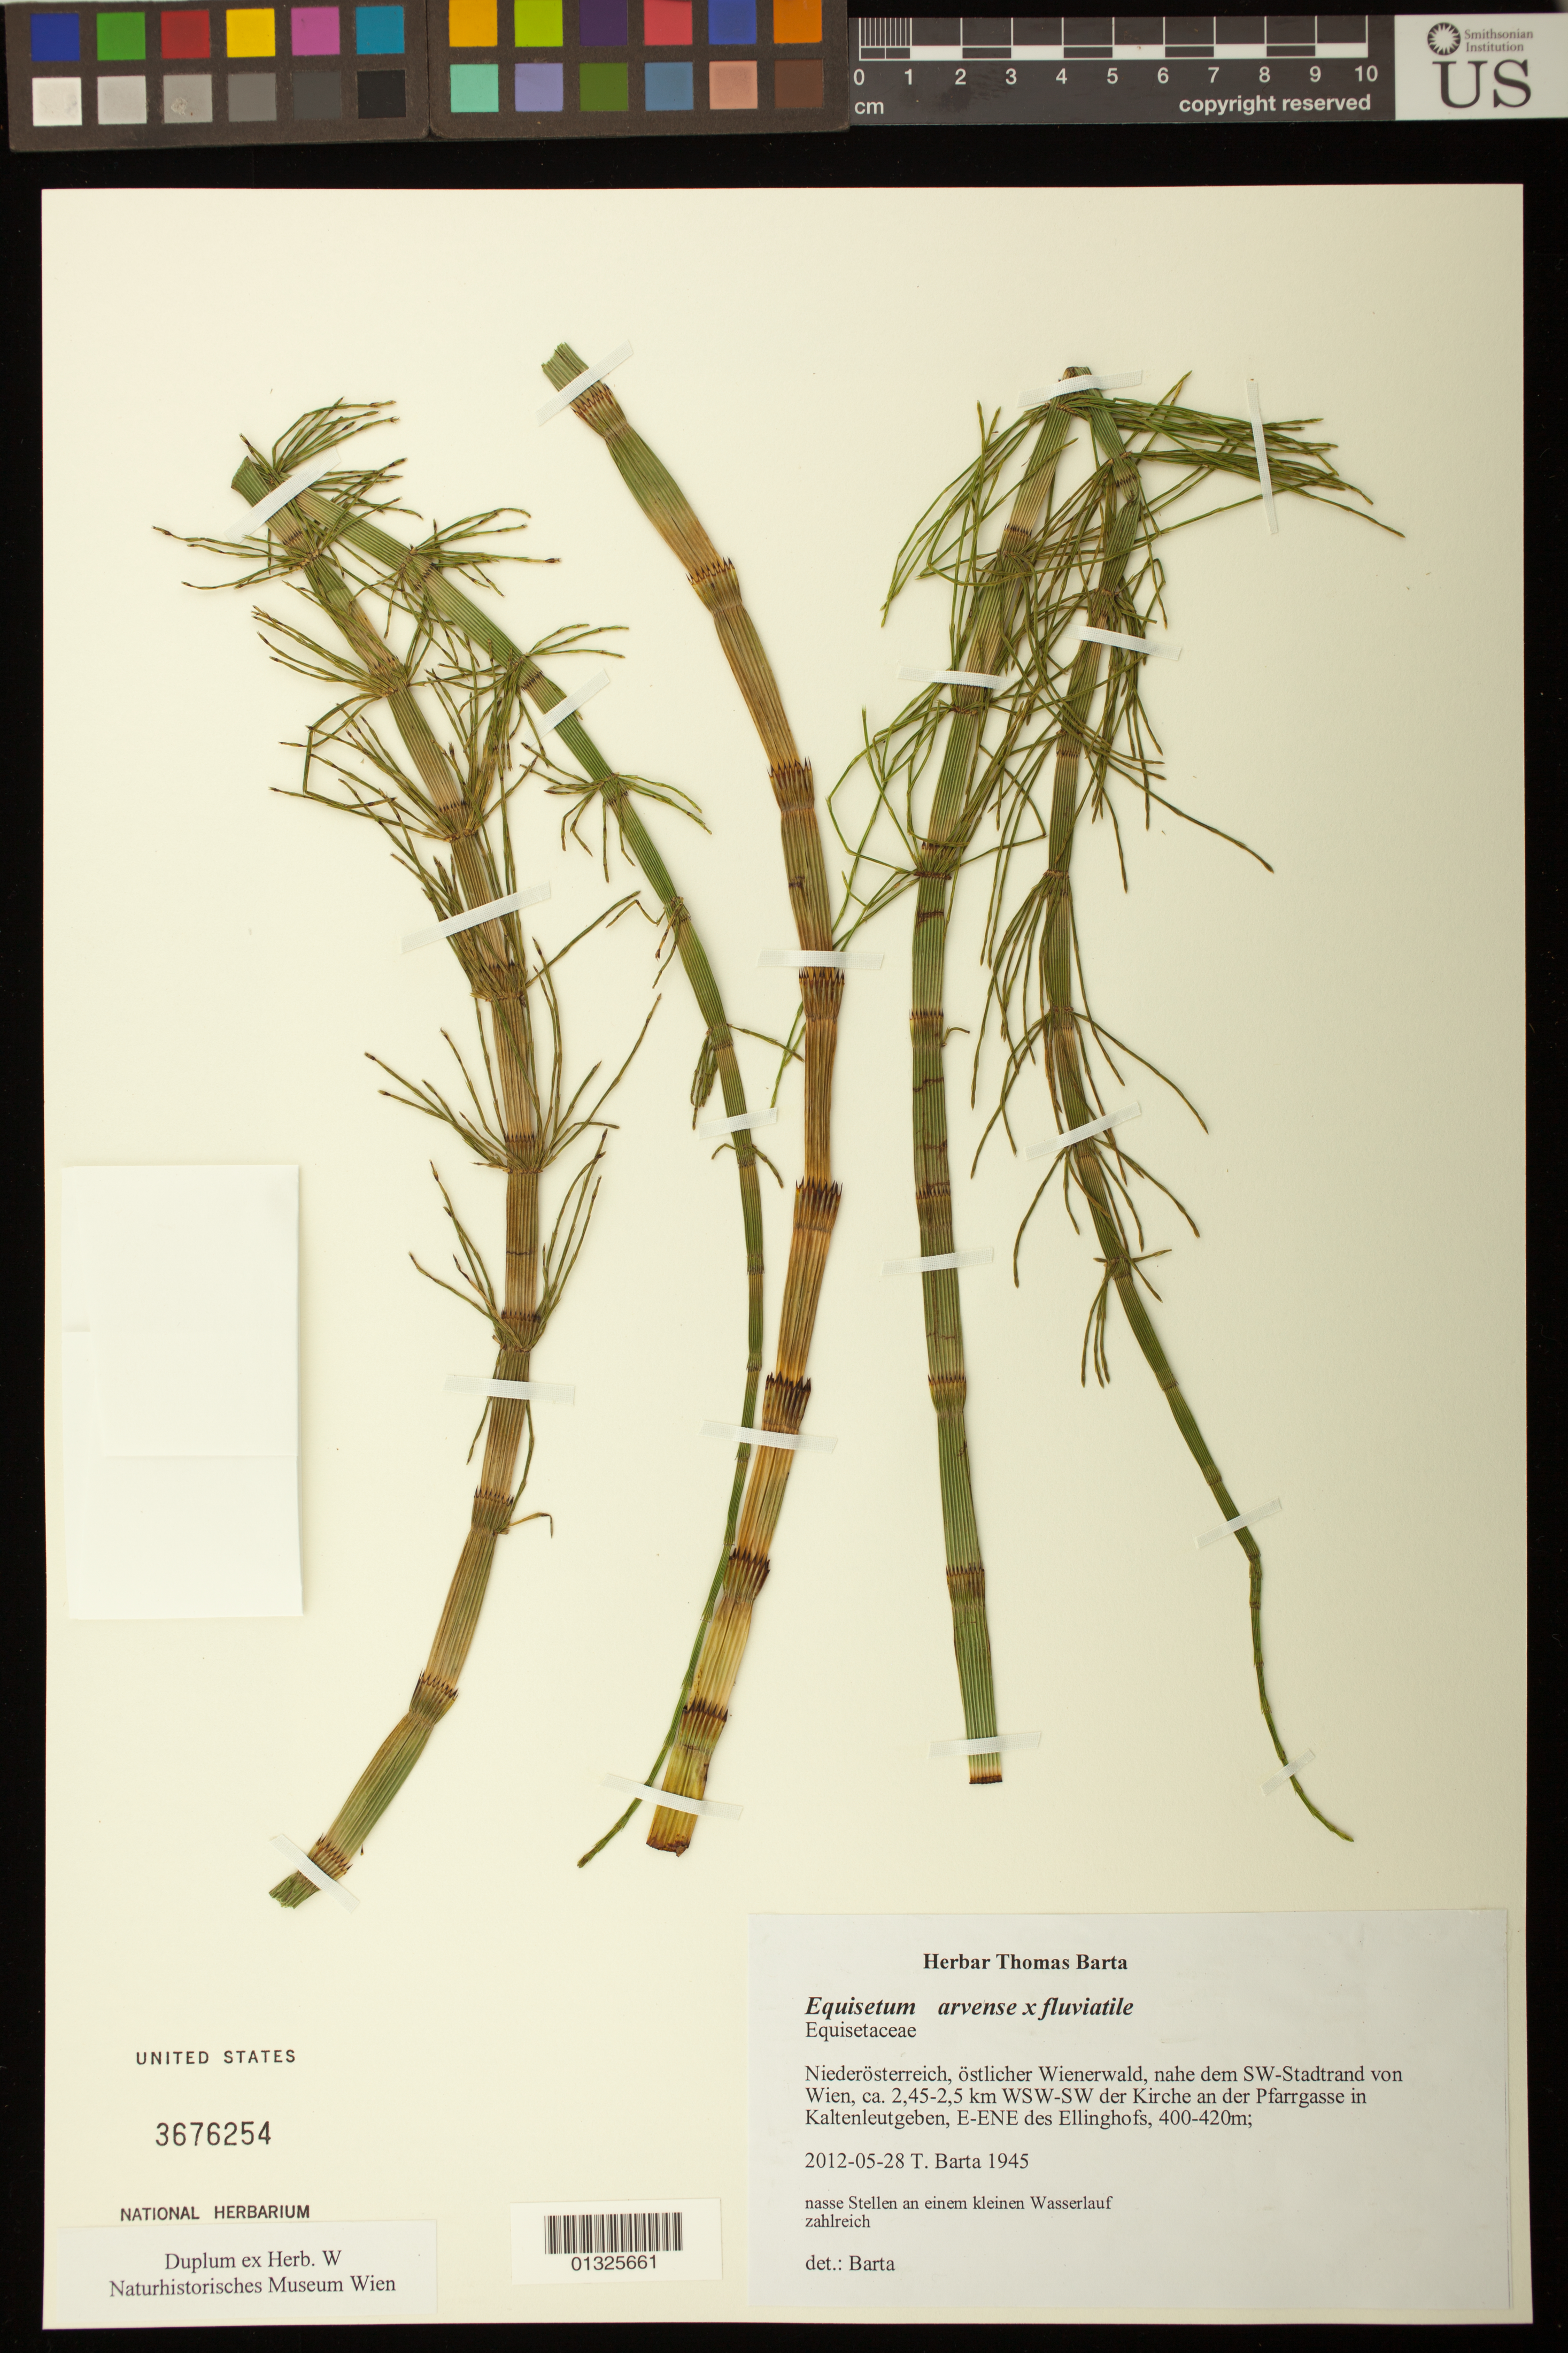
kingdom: Plantae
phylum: Tracheophyta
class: Polypodiopsida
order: Equisetales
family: Equisetaceae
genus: Equisetum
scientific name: Equisetum arvense x E. fluviatile L.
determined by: Barta, Thomas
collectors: T. Barta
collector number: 1945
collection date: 2012-05-28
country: Austria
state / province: Niederosterreich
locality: ostlicher Wienerwald, nahe dem SW-Stadrand von Wien, Ca. 2.45-2.5 km WSW-SW der Kirche an der Pfarrgasse in Kaltenleutgeben, E-ENE des Ellinghofs.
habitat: nasse Stellen an einem kleinen Wasserlauf zahlreich.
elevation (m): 400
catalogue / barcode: US 3676254